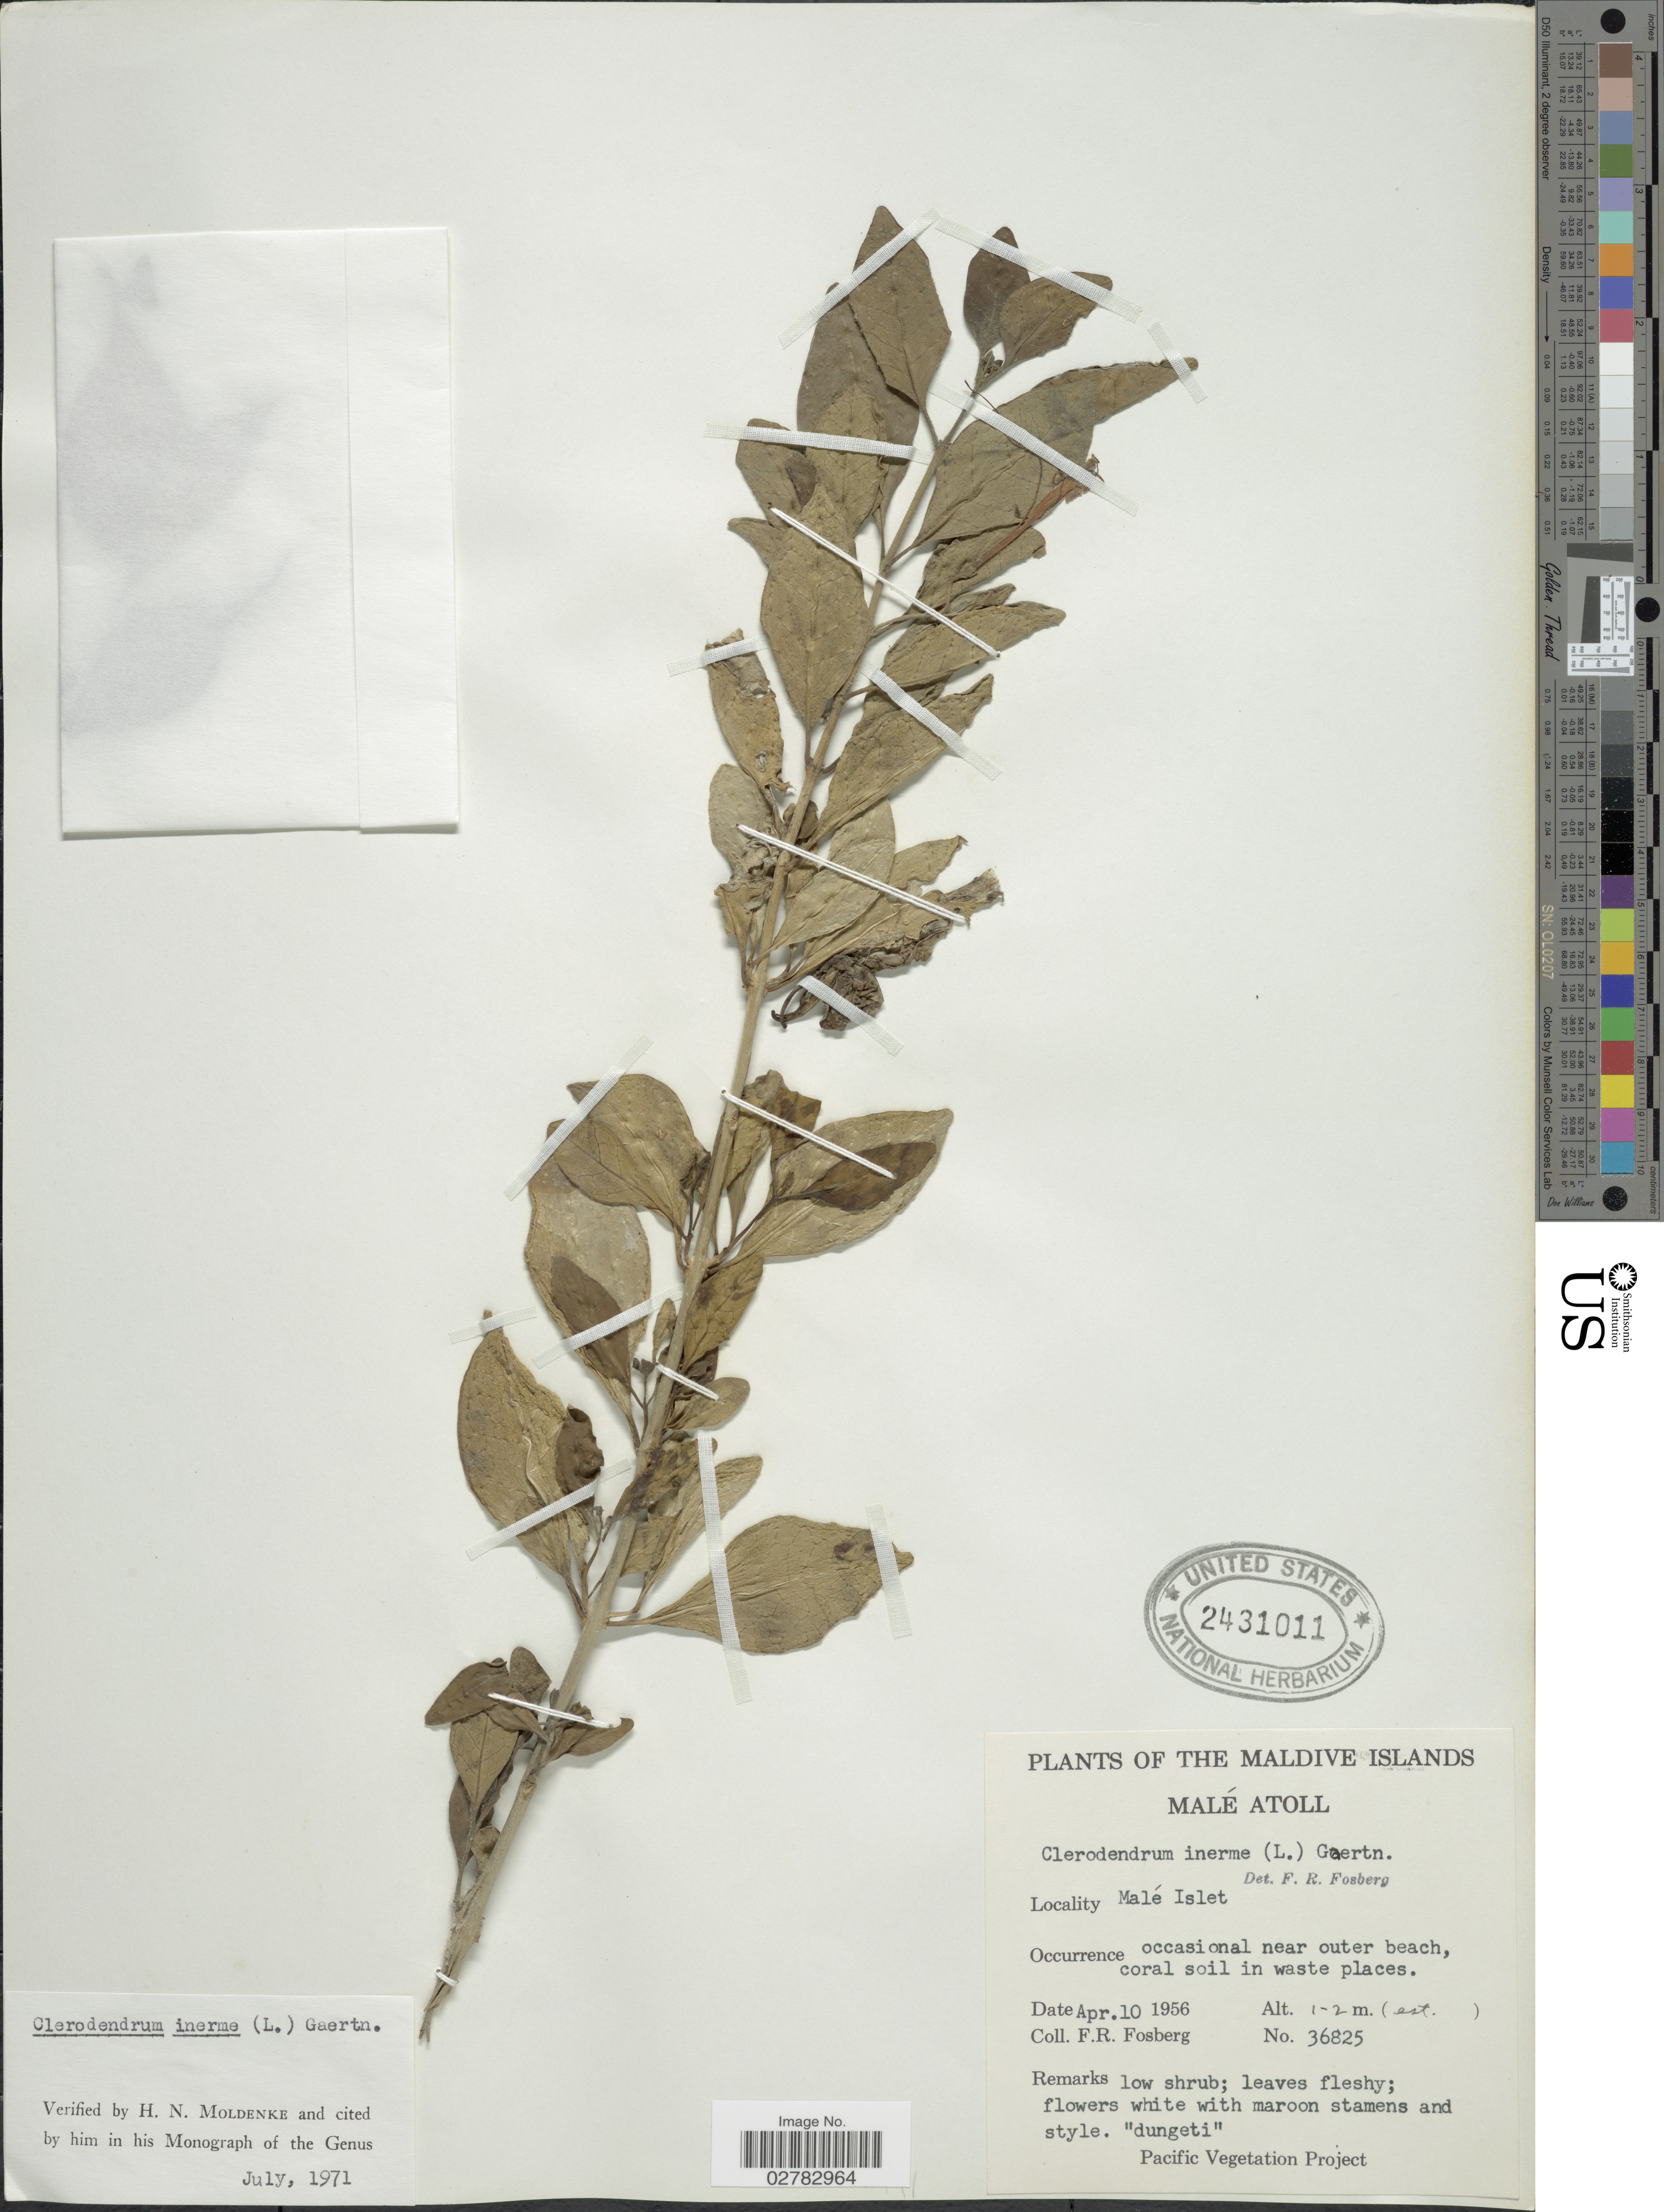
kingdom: Plantae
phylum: Tracheophyta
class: Magnoliopsida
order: Lamiales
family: Lamiaceae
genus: Clerodendrum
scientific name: Clerodendrum inerme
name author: (L.) Gaertn.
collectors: F. R. Fosberg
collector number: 36825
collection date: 1956-04-10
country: Maldive Islands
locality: Malé Atoll. Malé Islet.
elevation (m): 1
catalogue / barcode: US 2431011